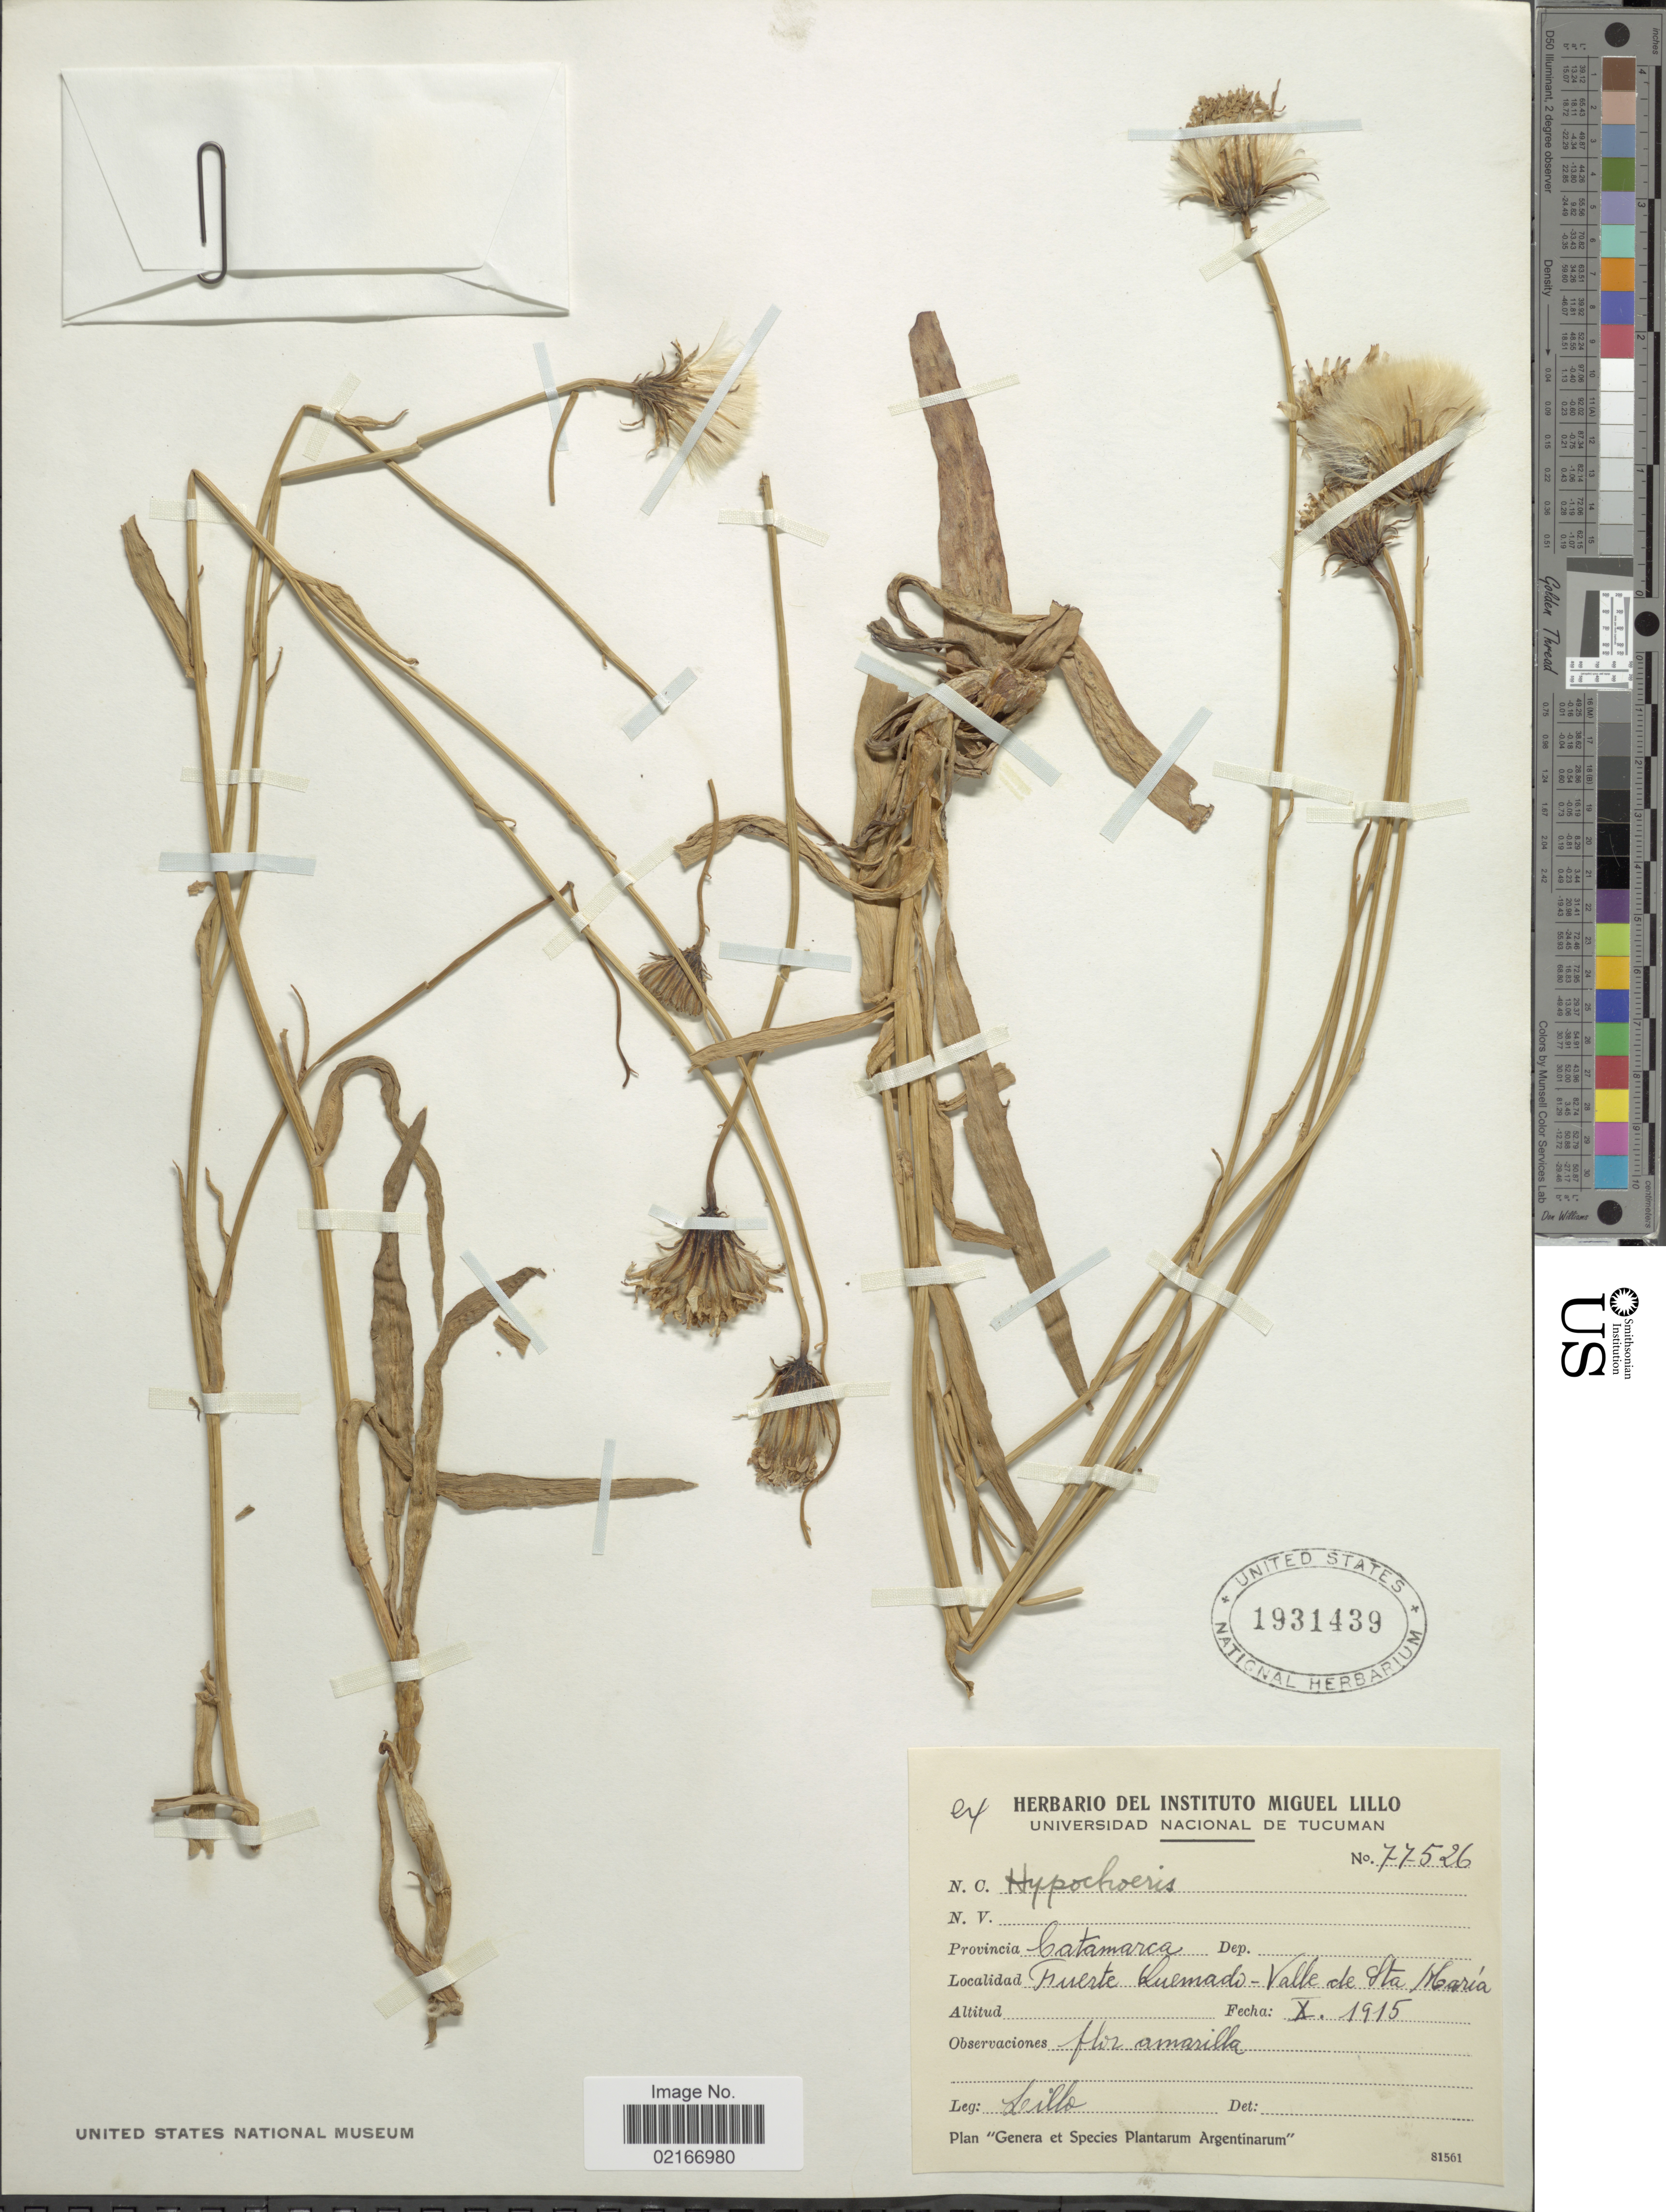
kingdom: Plantae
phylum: Tracheophyta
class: Magnoliopsida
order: Asterales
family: Asteraceae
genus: Hypochaeris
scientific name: Hypochaeris sp.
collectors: Leillo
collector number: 77526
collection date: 1915-10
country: Argentina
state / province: Catamarca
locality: Fuerte Quemado - Valle de Sta Maria.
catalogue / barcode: US 1931439